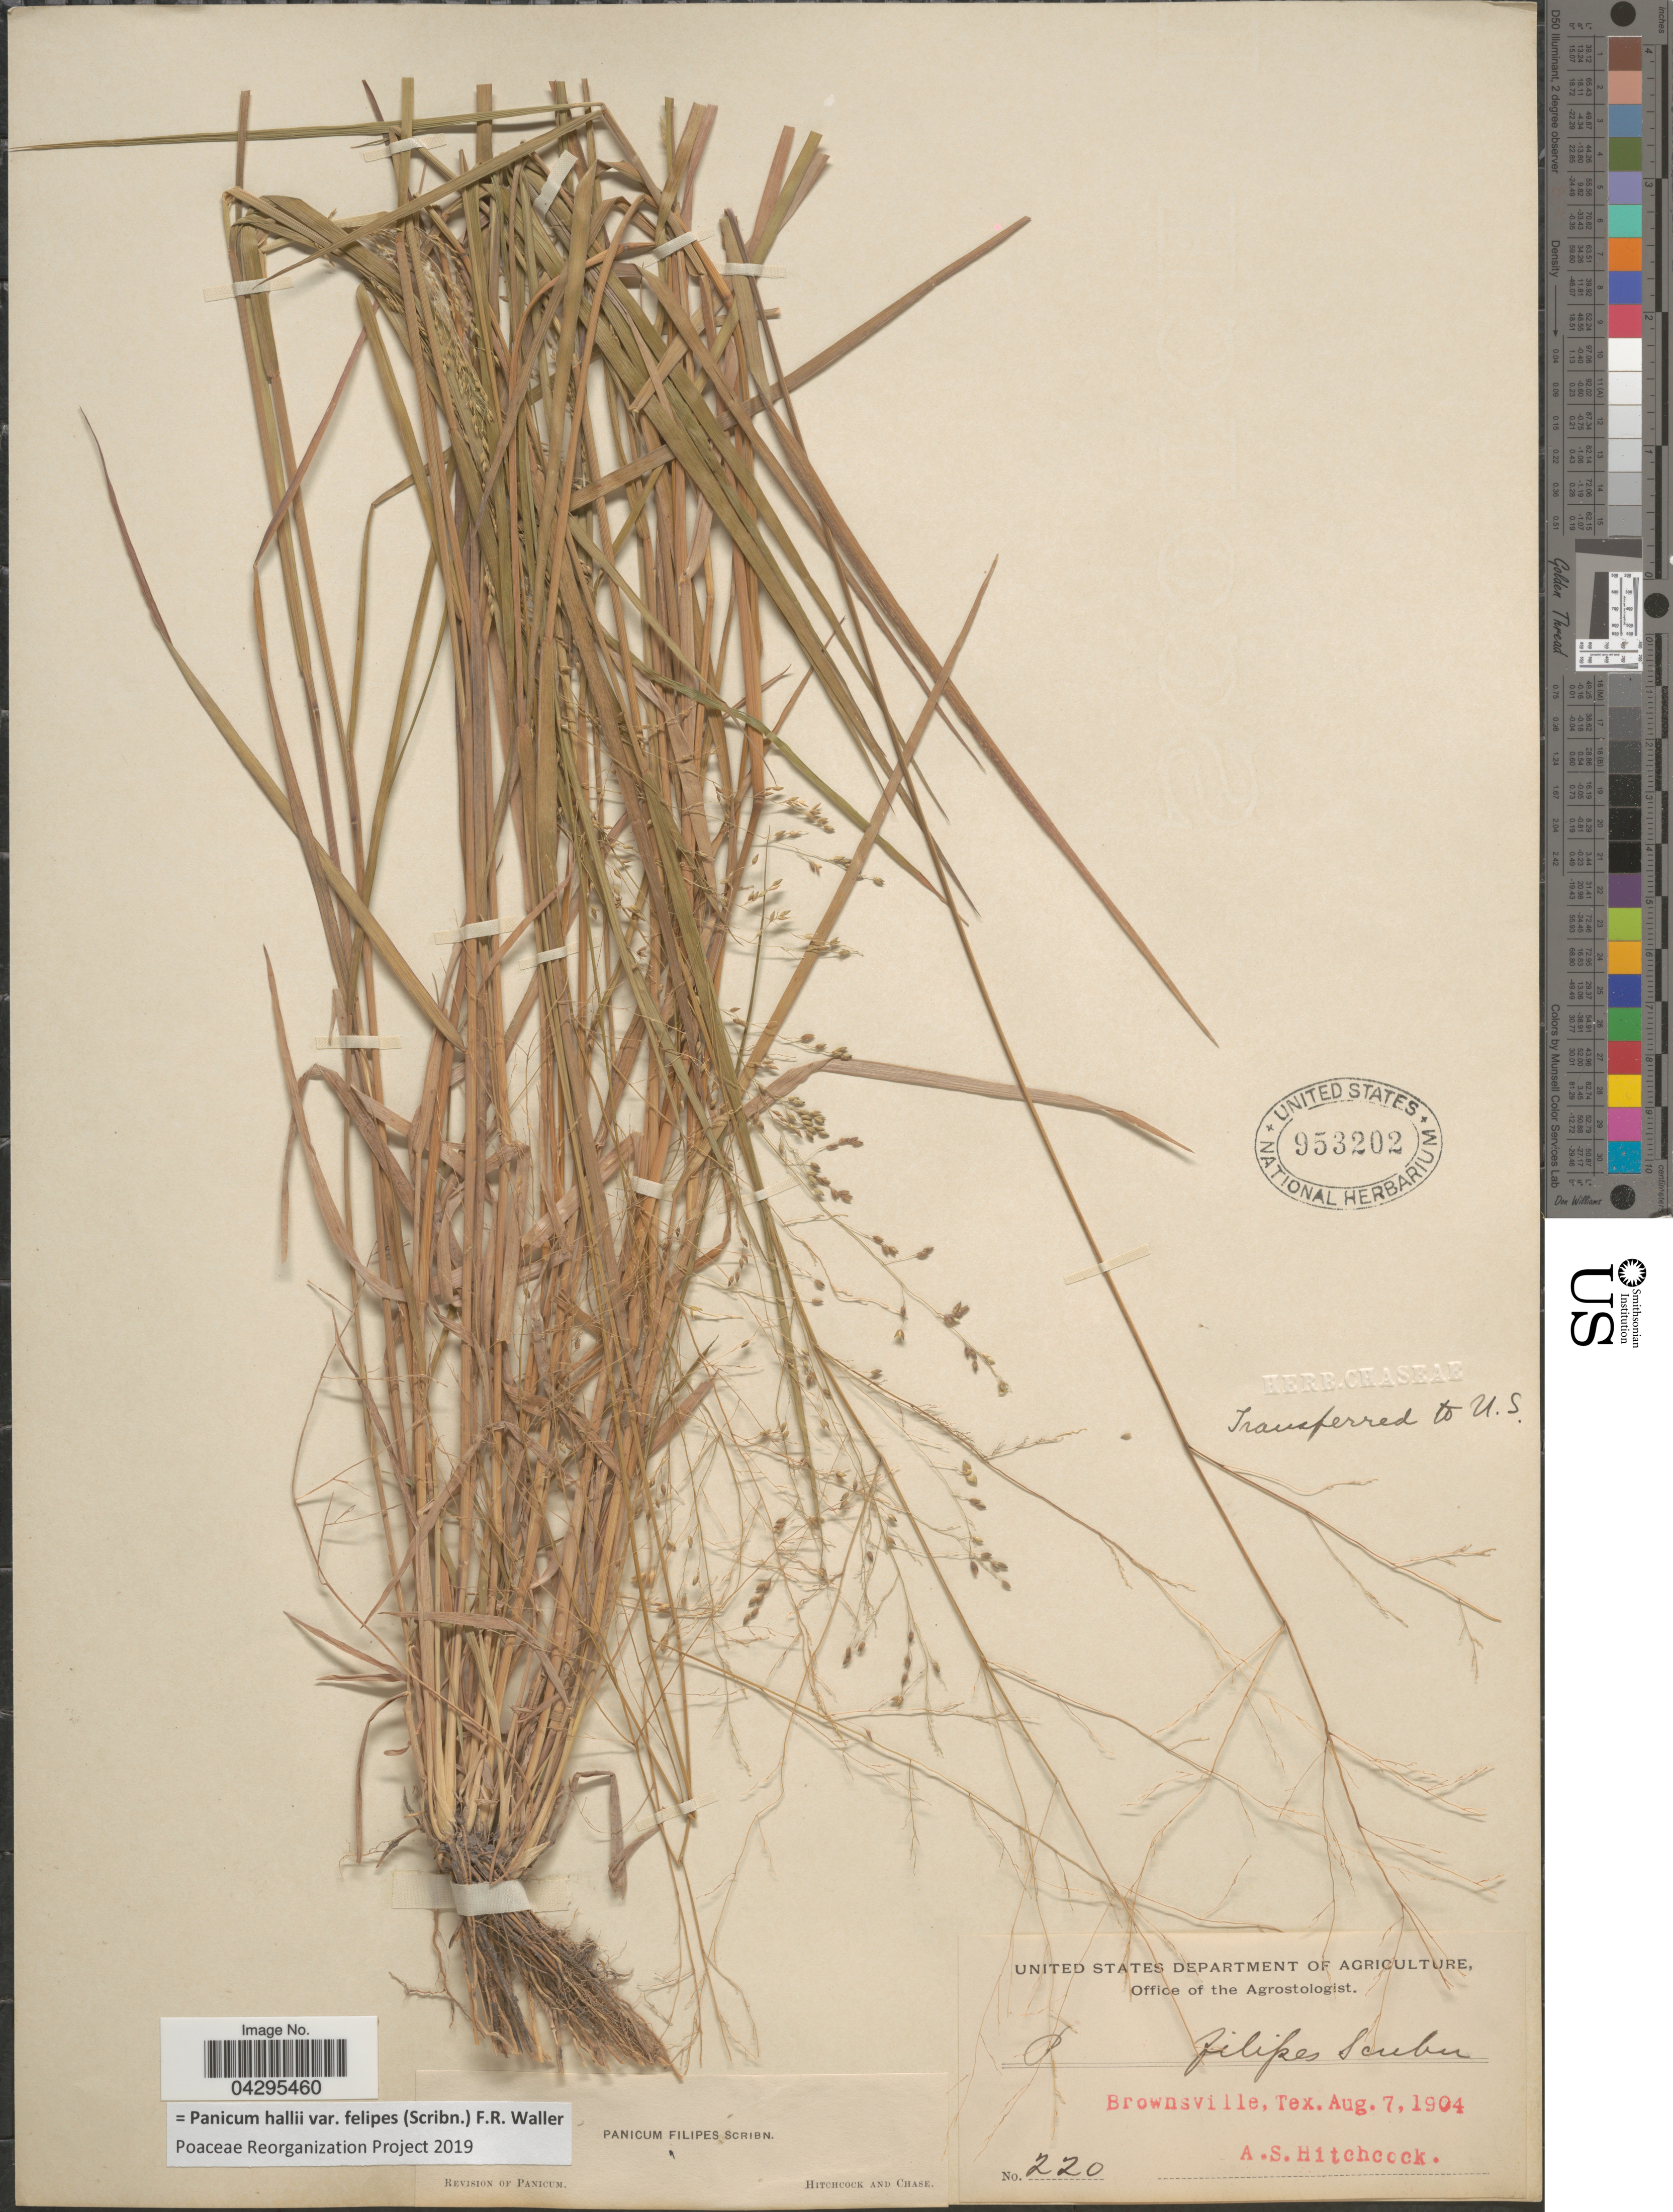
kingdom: Plantae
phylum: Tracheophyta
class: Liliopsida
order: Poales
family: Poaceae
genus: Panicum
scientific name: Panicum hallii var. felipes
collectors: A. S. Hitchcock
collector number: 220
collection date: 1904-08-07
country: United States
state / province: Texas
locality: Brownsville.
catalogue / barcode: US 953202